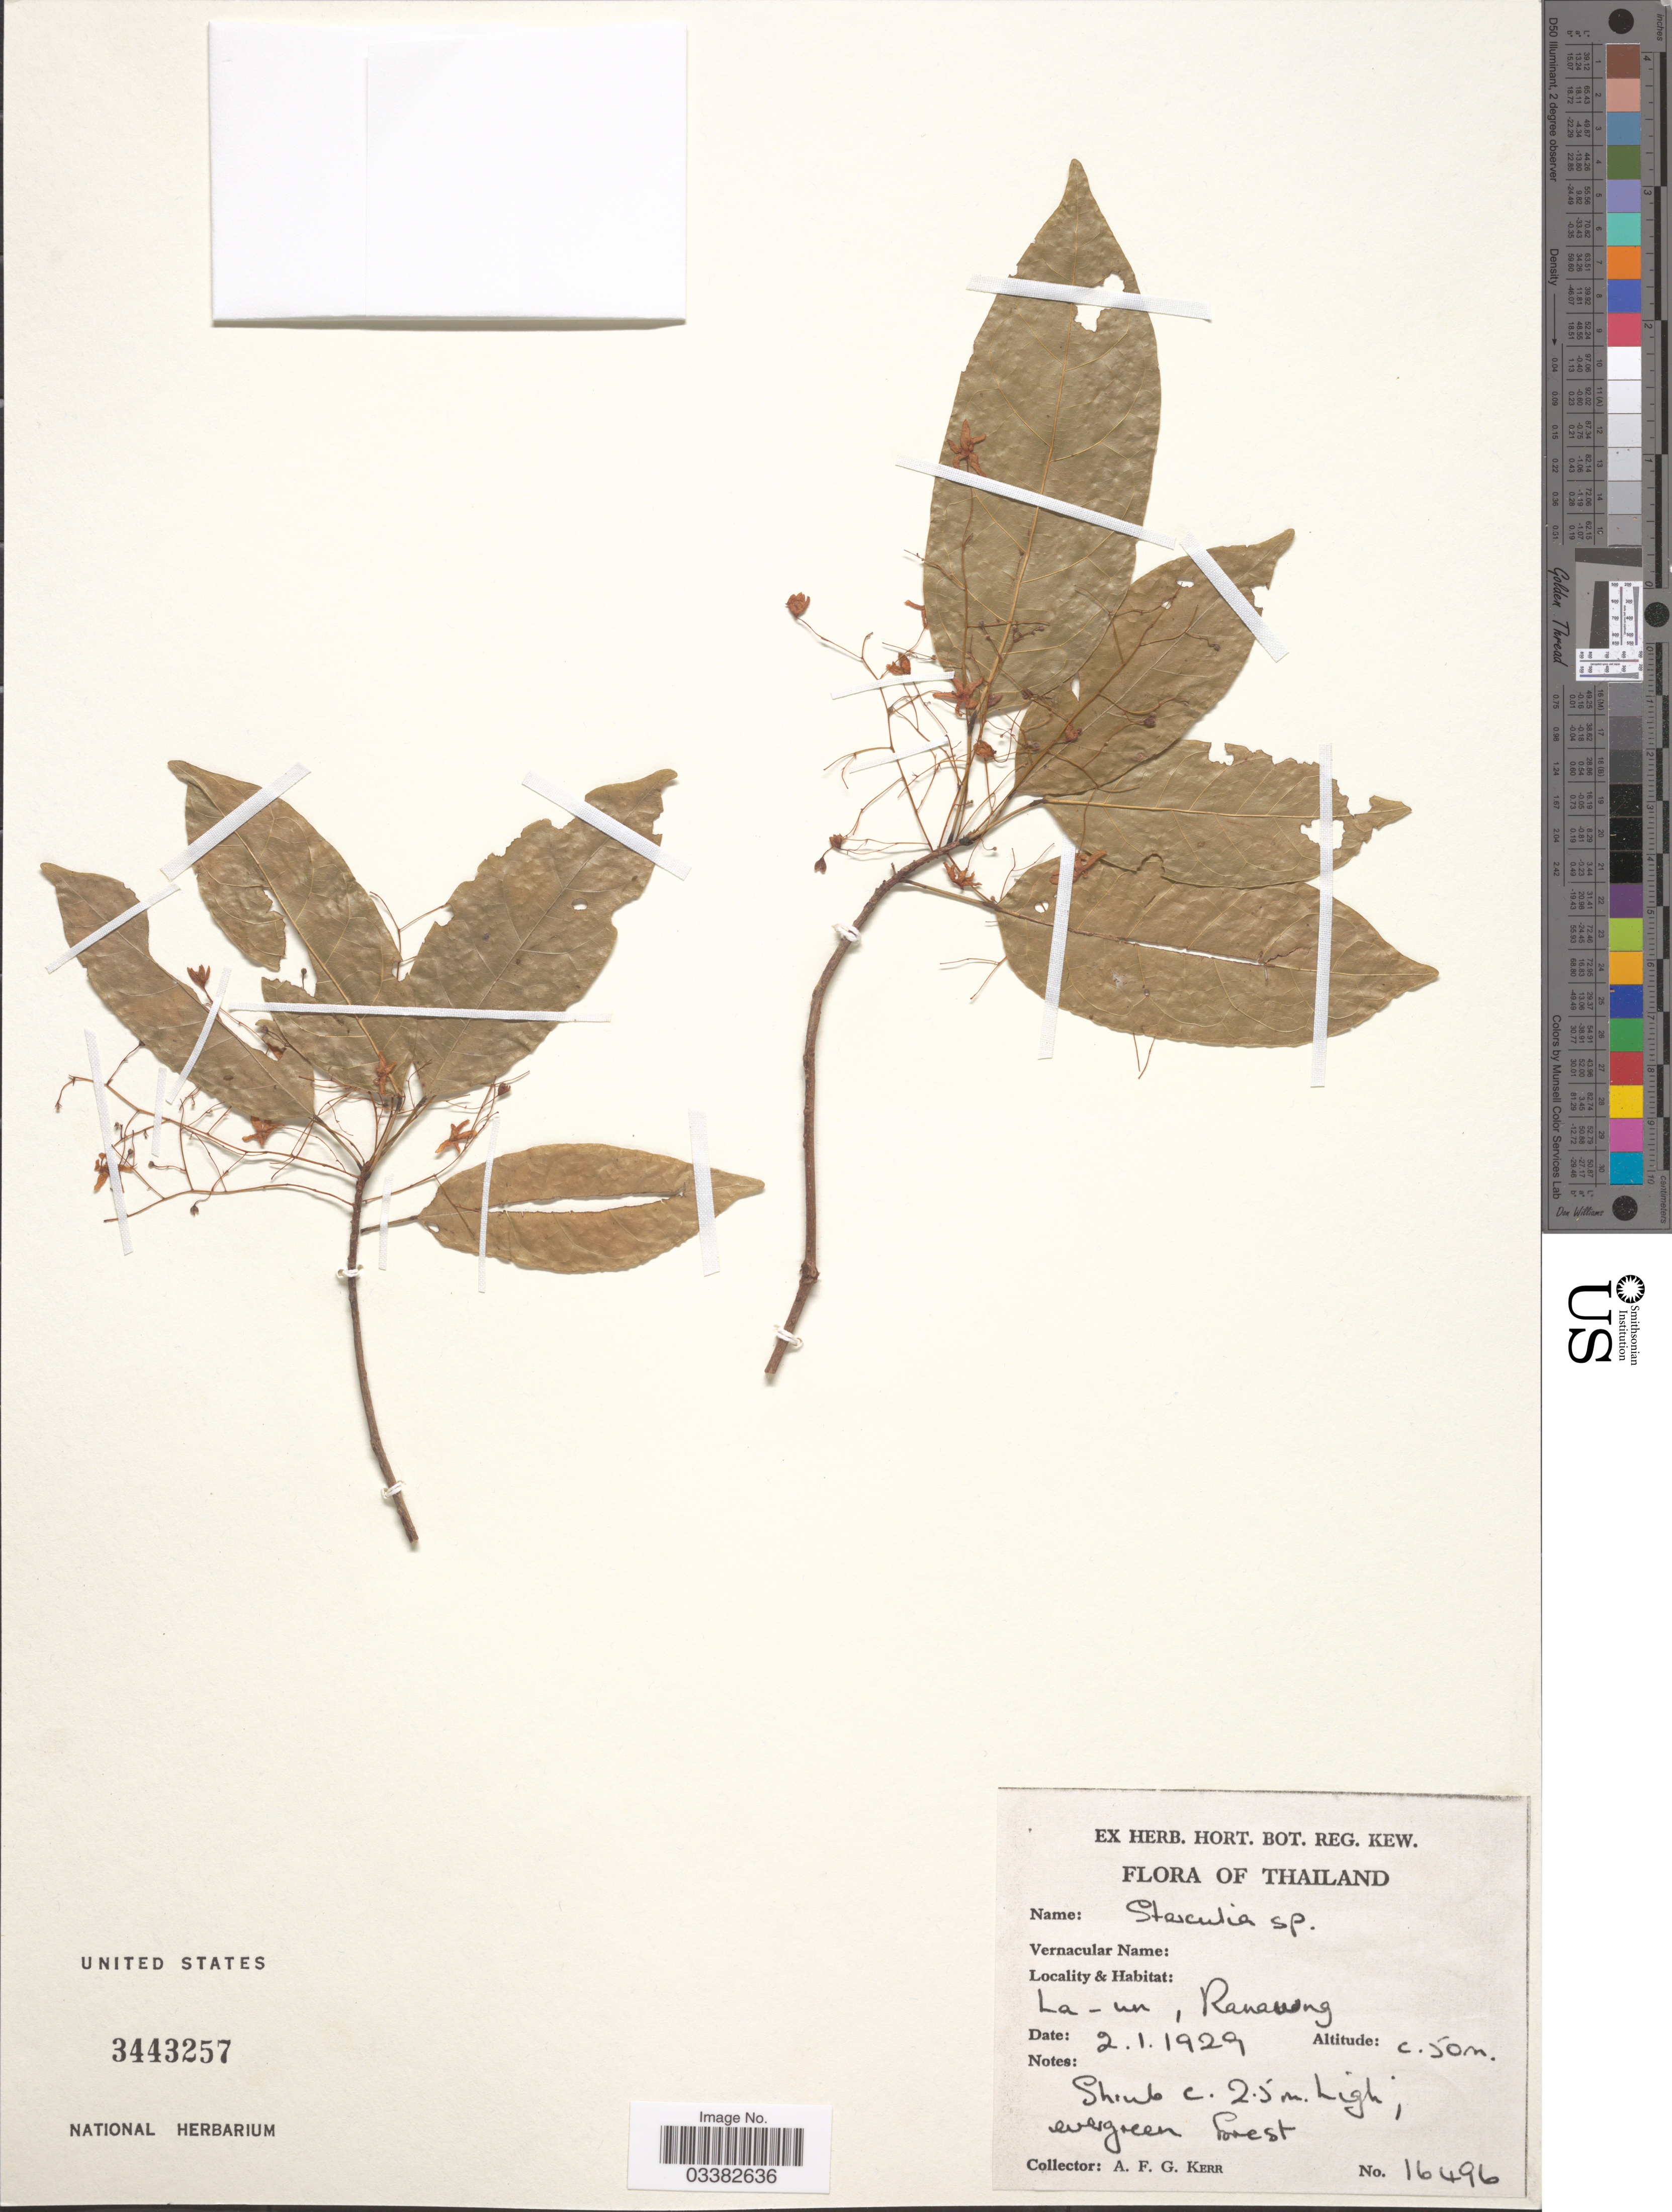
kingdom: Plantae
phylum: Tracheophyta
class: Magnoliopsida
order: Malvales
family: Malvaceae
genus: Sterculia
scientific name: Sterculia sp.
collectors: A. F. G. Kerr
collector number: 16496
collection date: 1929-01-02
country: Thailand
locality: La - un, Ranawng.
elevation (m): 50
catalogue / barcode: US 3443257